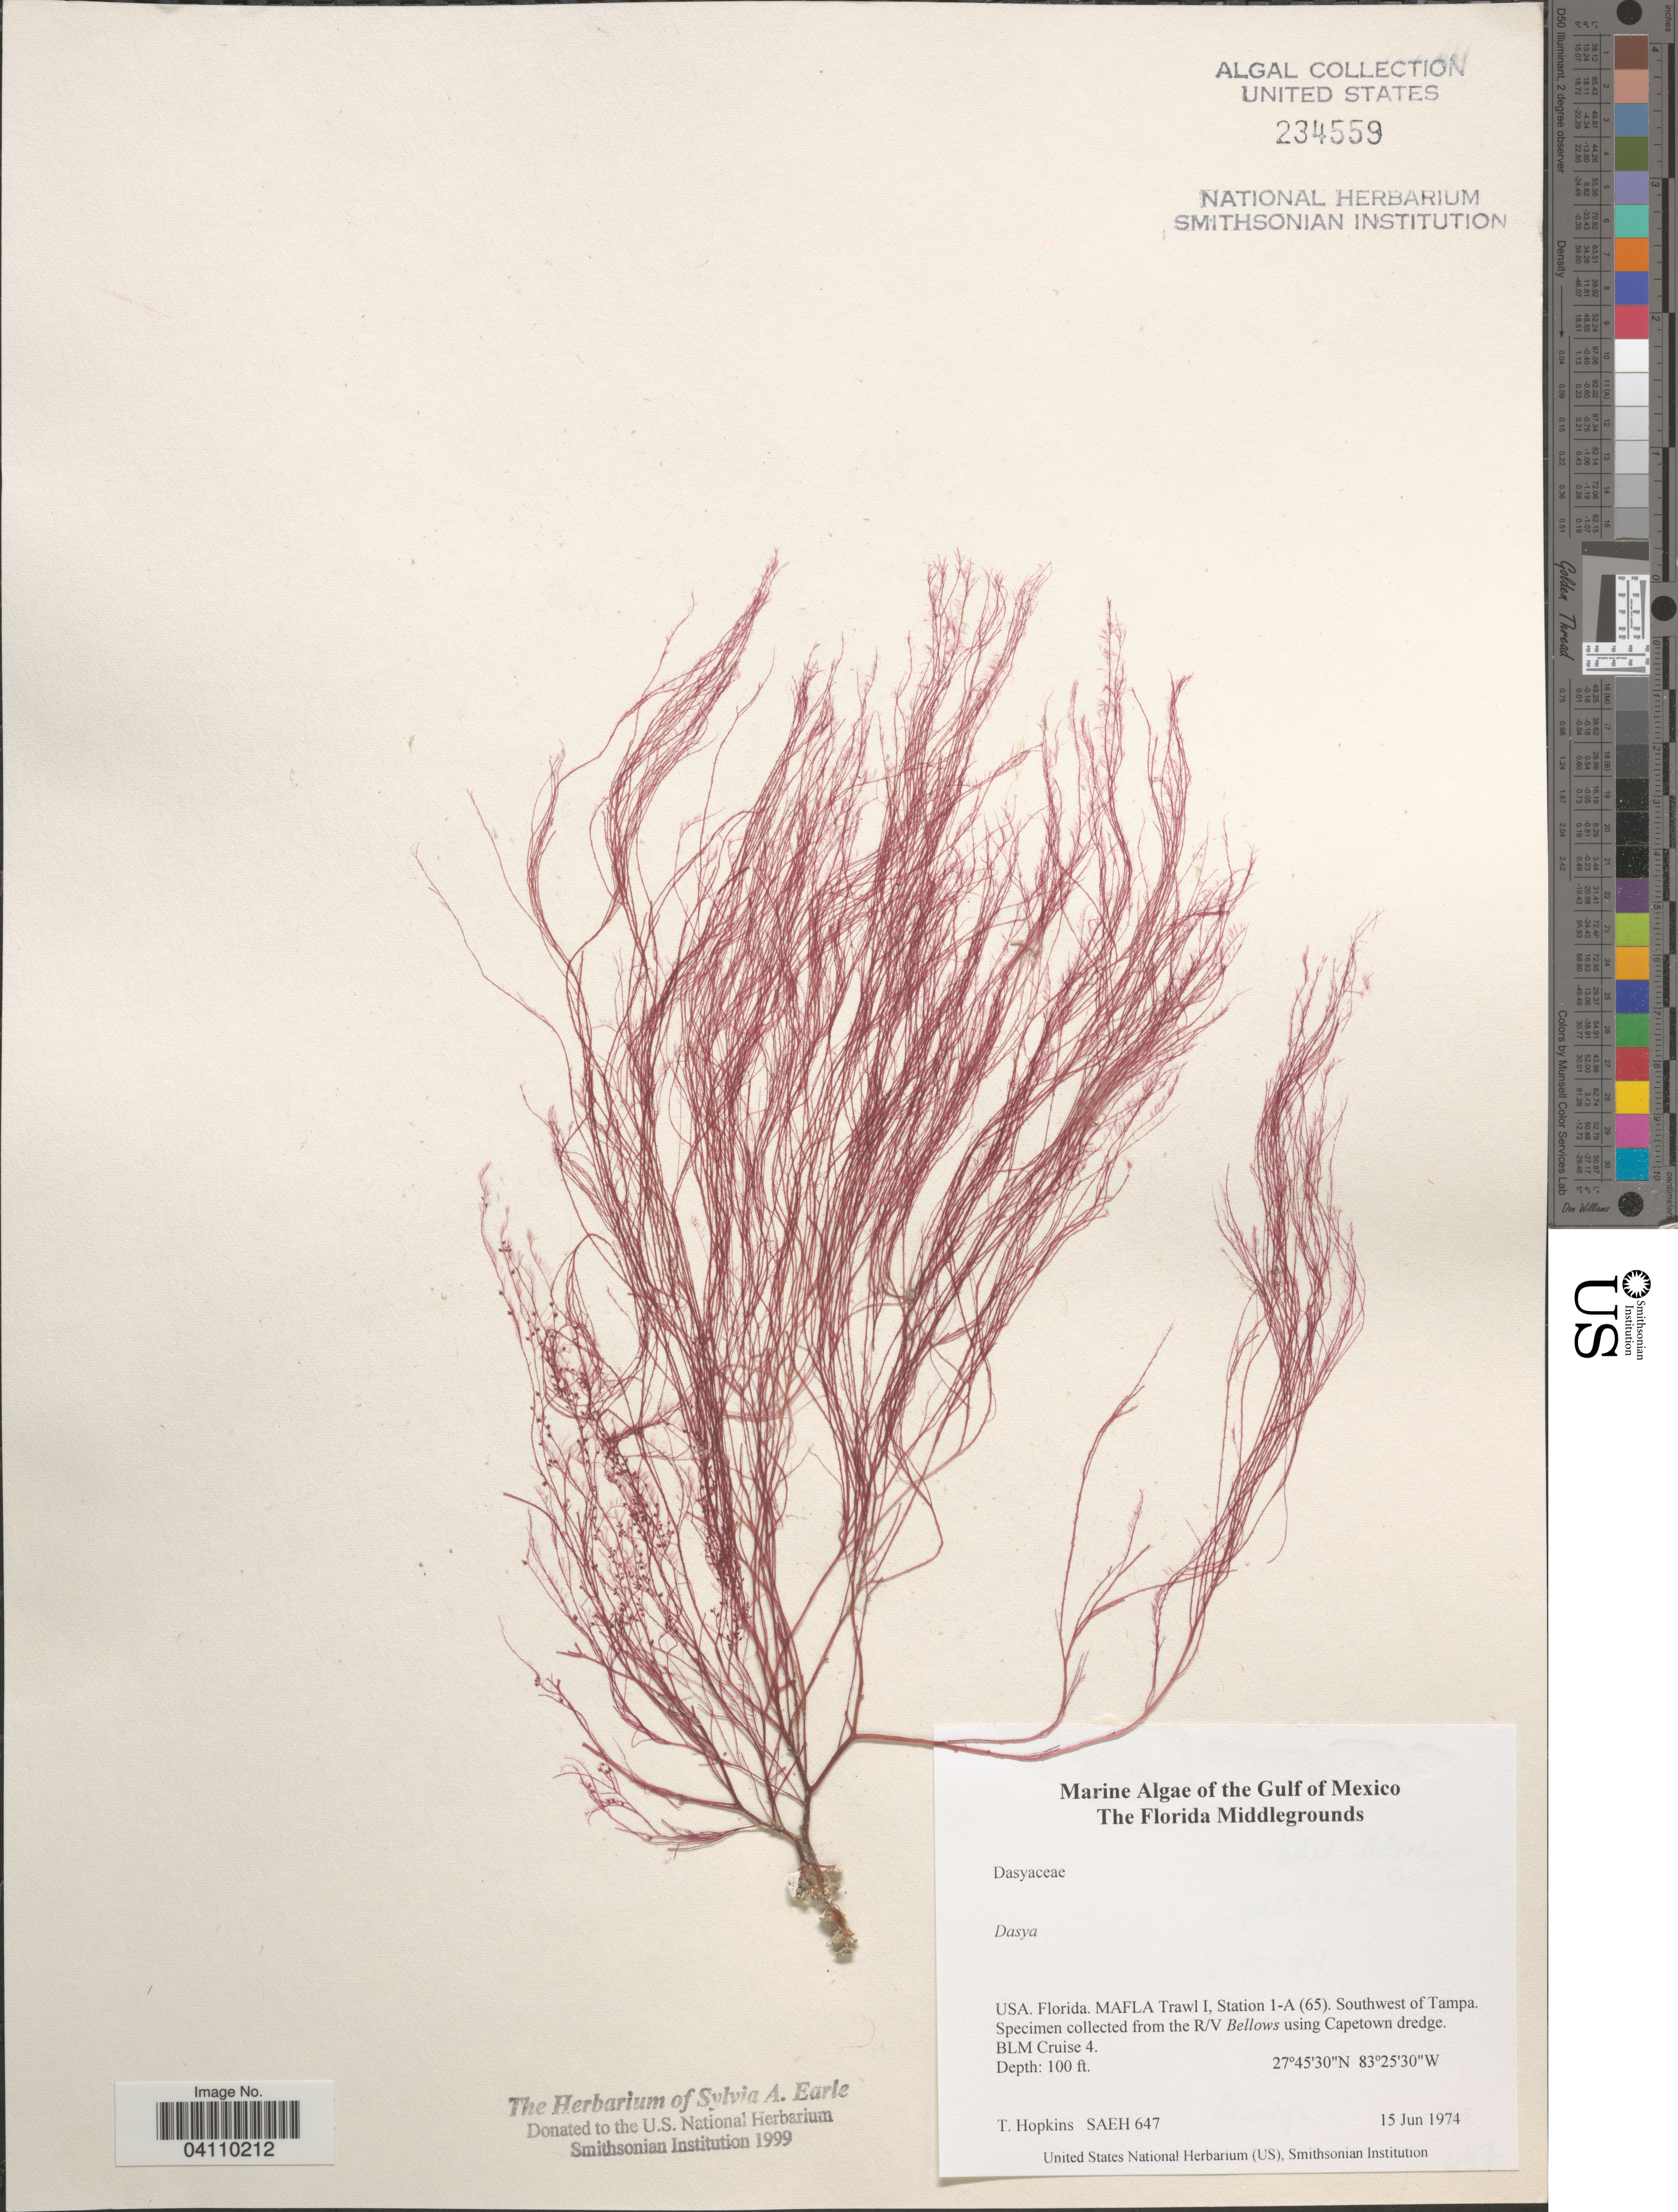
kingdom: Plantae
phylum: Rhodophyta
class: Florideophyceae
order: Ceramiales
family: Dasyaceae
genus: Dasya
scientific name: Dasya sp.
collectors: T. Hopkins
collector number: SAEH647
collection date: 1974-06-15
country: United States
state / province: Florida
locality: The Gulf of Mexico. The Florida Middlegrounds. MAFLA Trawl I, Station 1-A (65). Southwest of Tampa. The R/V Bellows using Capetown dredge. BLM Cruise 4.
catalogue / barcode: US 234559